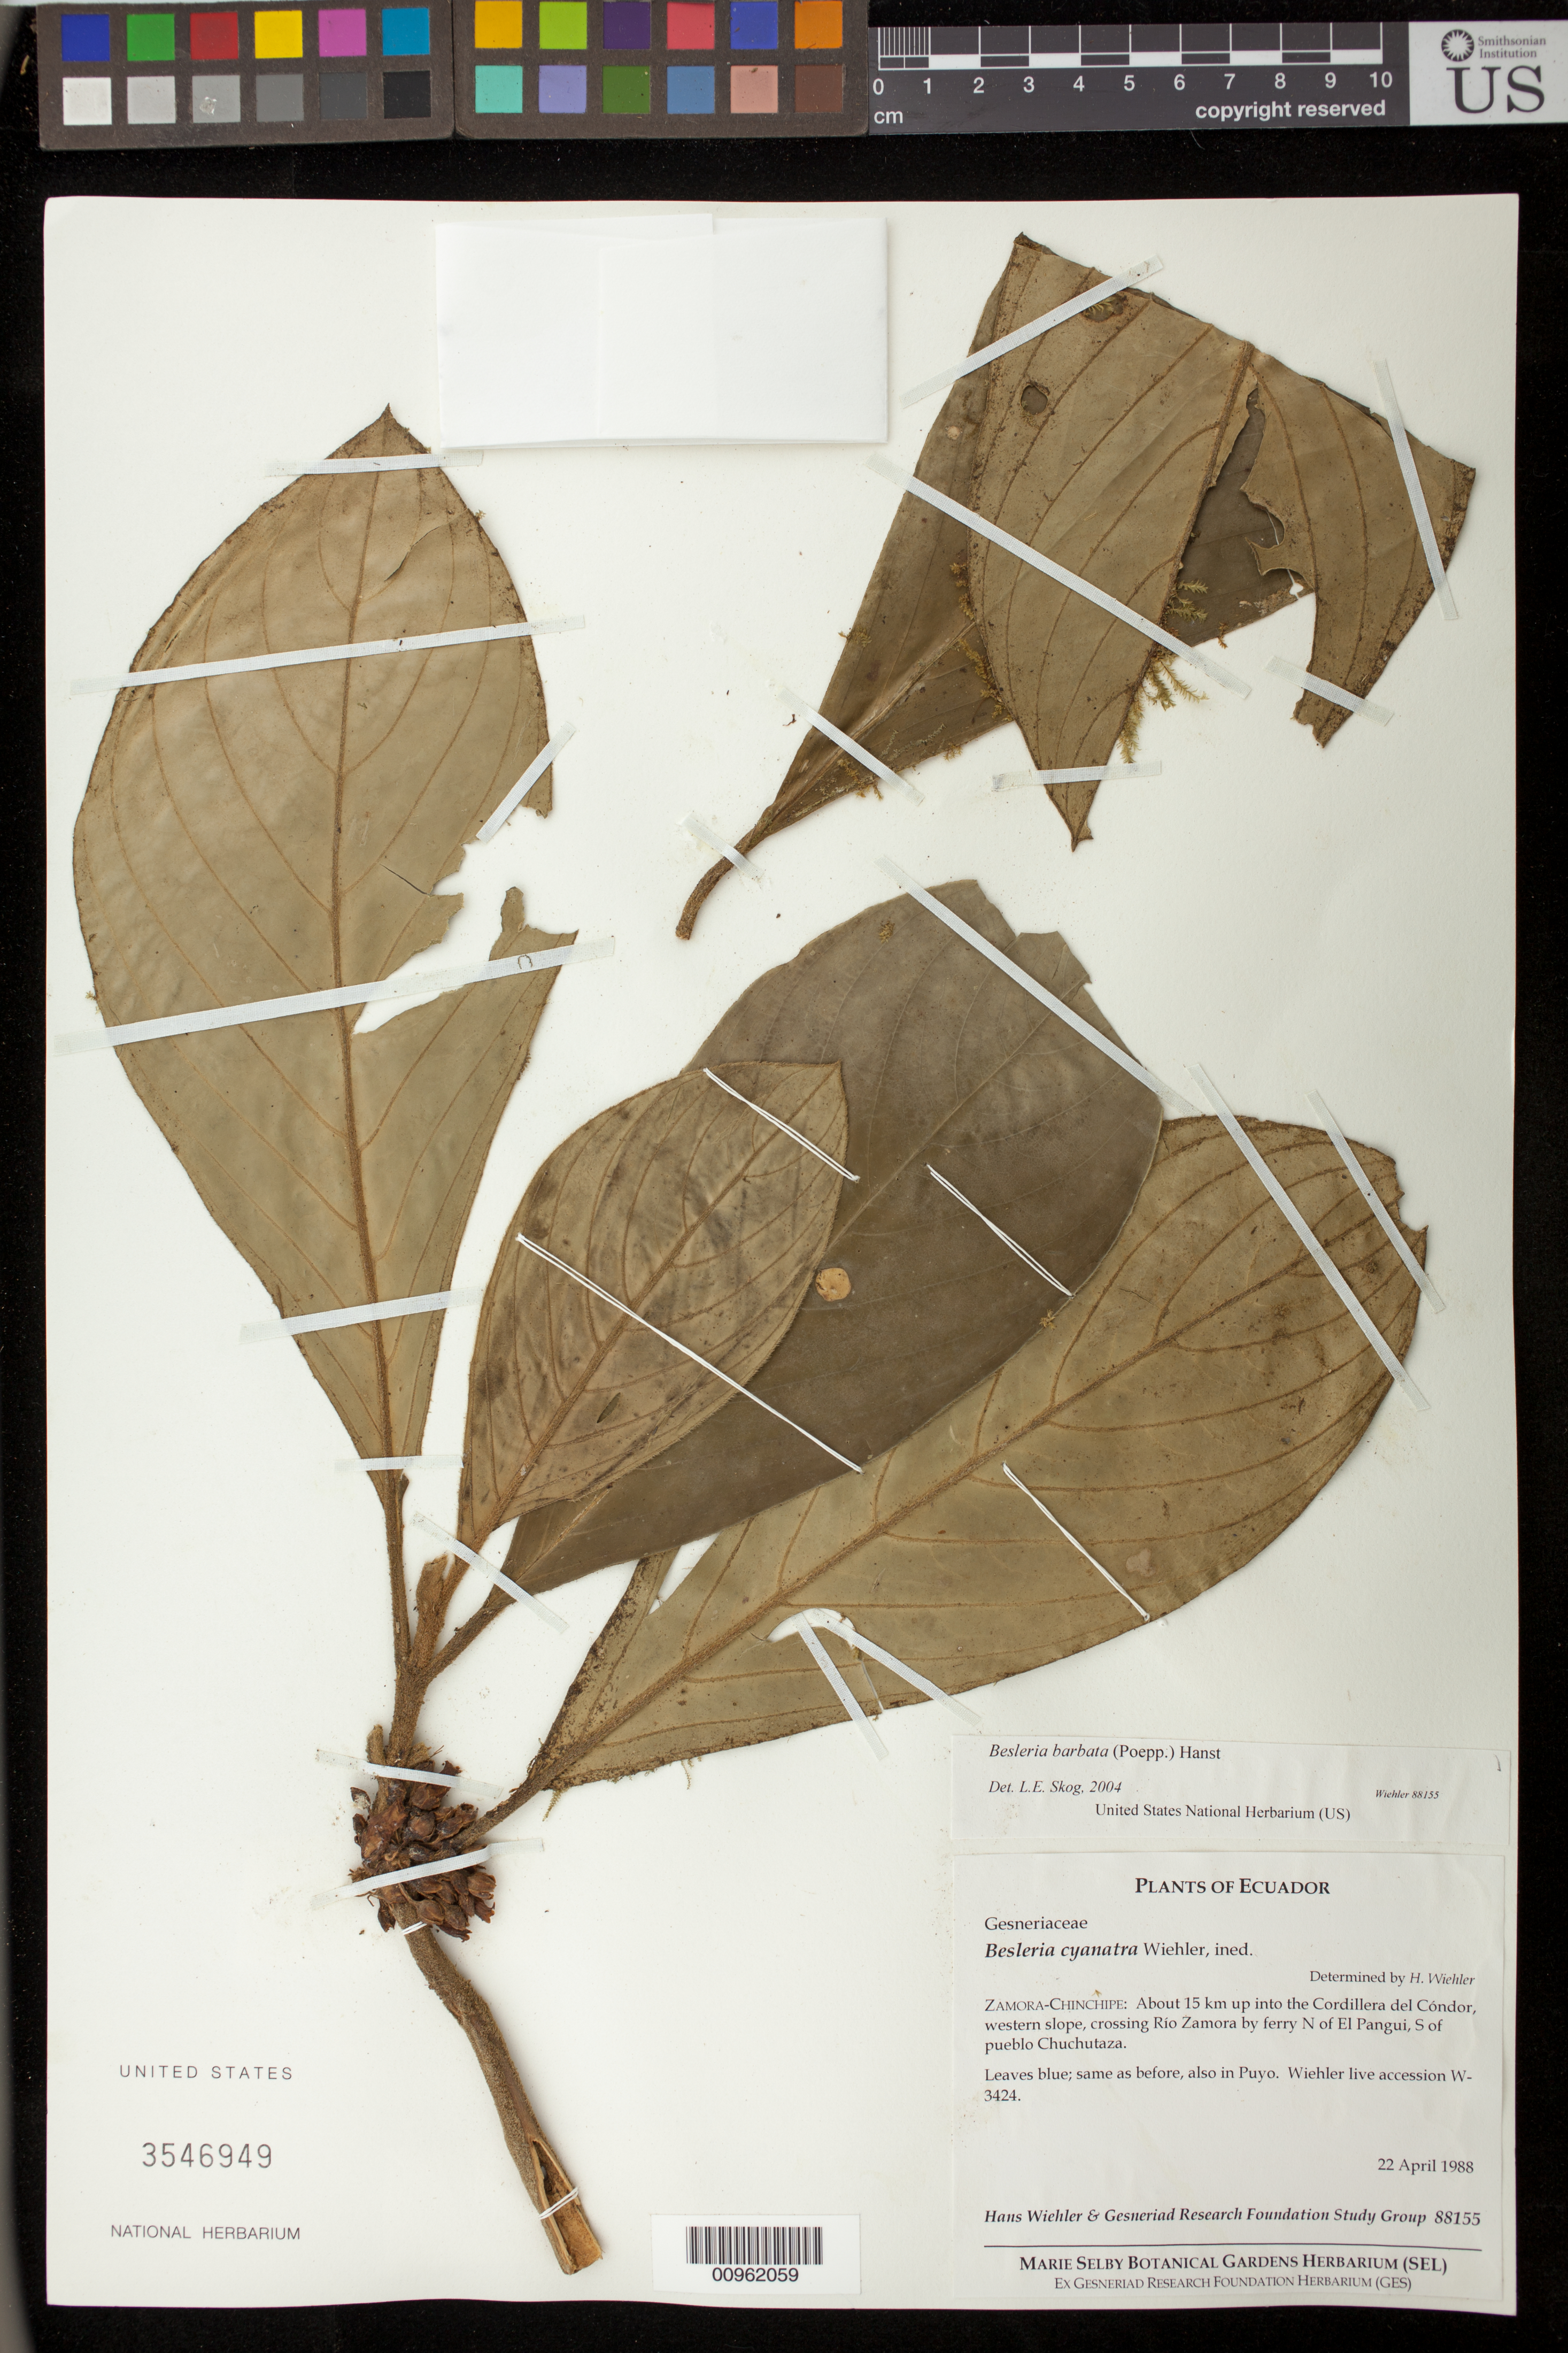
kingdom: Plantae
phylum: Tracheophyta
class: Magnoliopsida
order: Lamiales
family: Gesneriaceae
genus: Besleria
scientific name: Besleria barbata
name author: (Poepp.) Hanst.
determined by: Skog, Laurence E.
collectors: H. J. Wiehler & GRF Study Group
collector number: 88155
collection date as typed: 22 Apr 1988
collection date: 1988-04-22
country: Ecuador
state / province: Morona-Santiago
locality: Morona-Santiago: about 15 km up into the Cordillera del Condór, western slope, crossing Rio Zamora by ferry N of El Pangui, S of pueblo Chuchutaza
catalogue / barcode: US 3546949